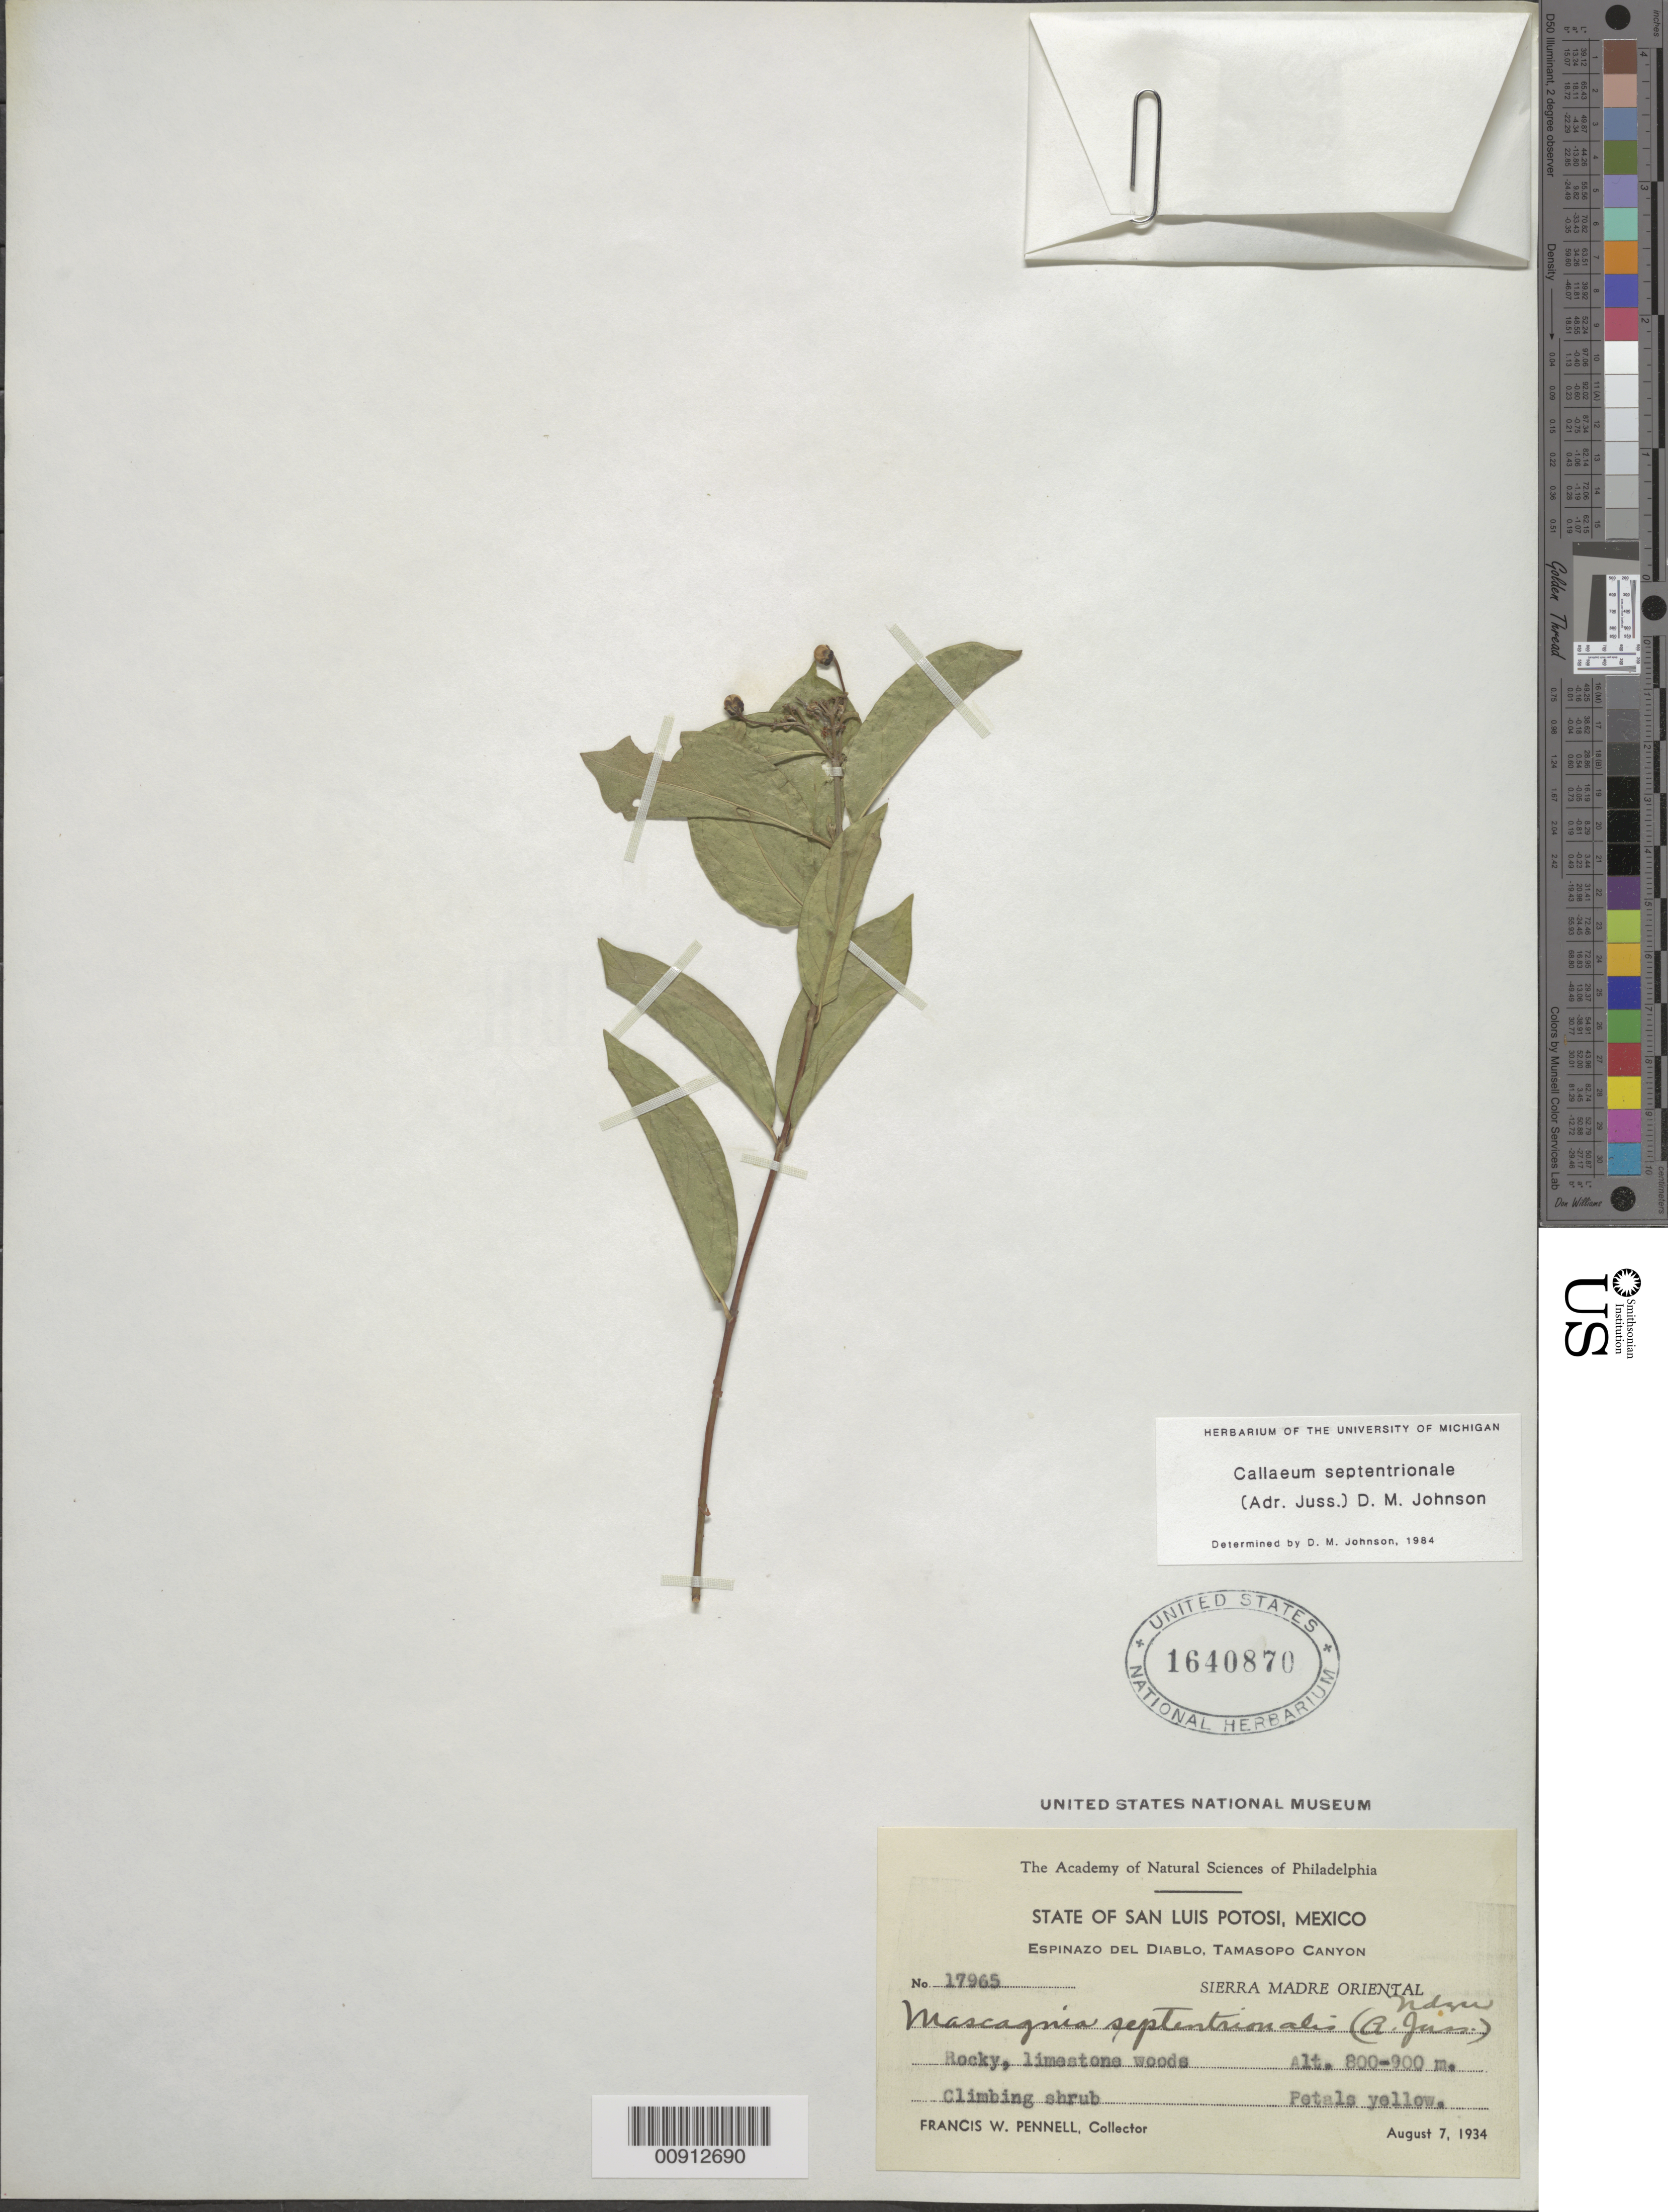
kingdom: Plantae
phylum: Tracheophyta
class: Magnoliopsida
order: Malpighiales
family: Malpighiaceae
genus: Callaeum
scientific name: Callaeum septentrionale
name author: (A. Juss.) D.M. Johnson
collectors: F. W. Pennell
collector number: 17965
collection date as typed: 07 Aug 1934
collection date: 1934-08-07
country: Mexico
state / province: San Luis Potosí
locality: Espinazo del Diablo, Tamasopo Canyon, State of San Luis Potosí. Sierra Madre Oriental.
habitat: Rocky, limestone woods.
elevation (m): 900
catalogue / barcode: US 1640870